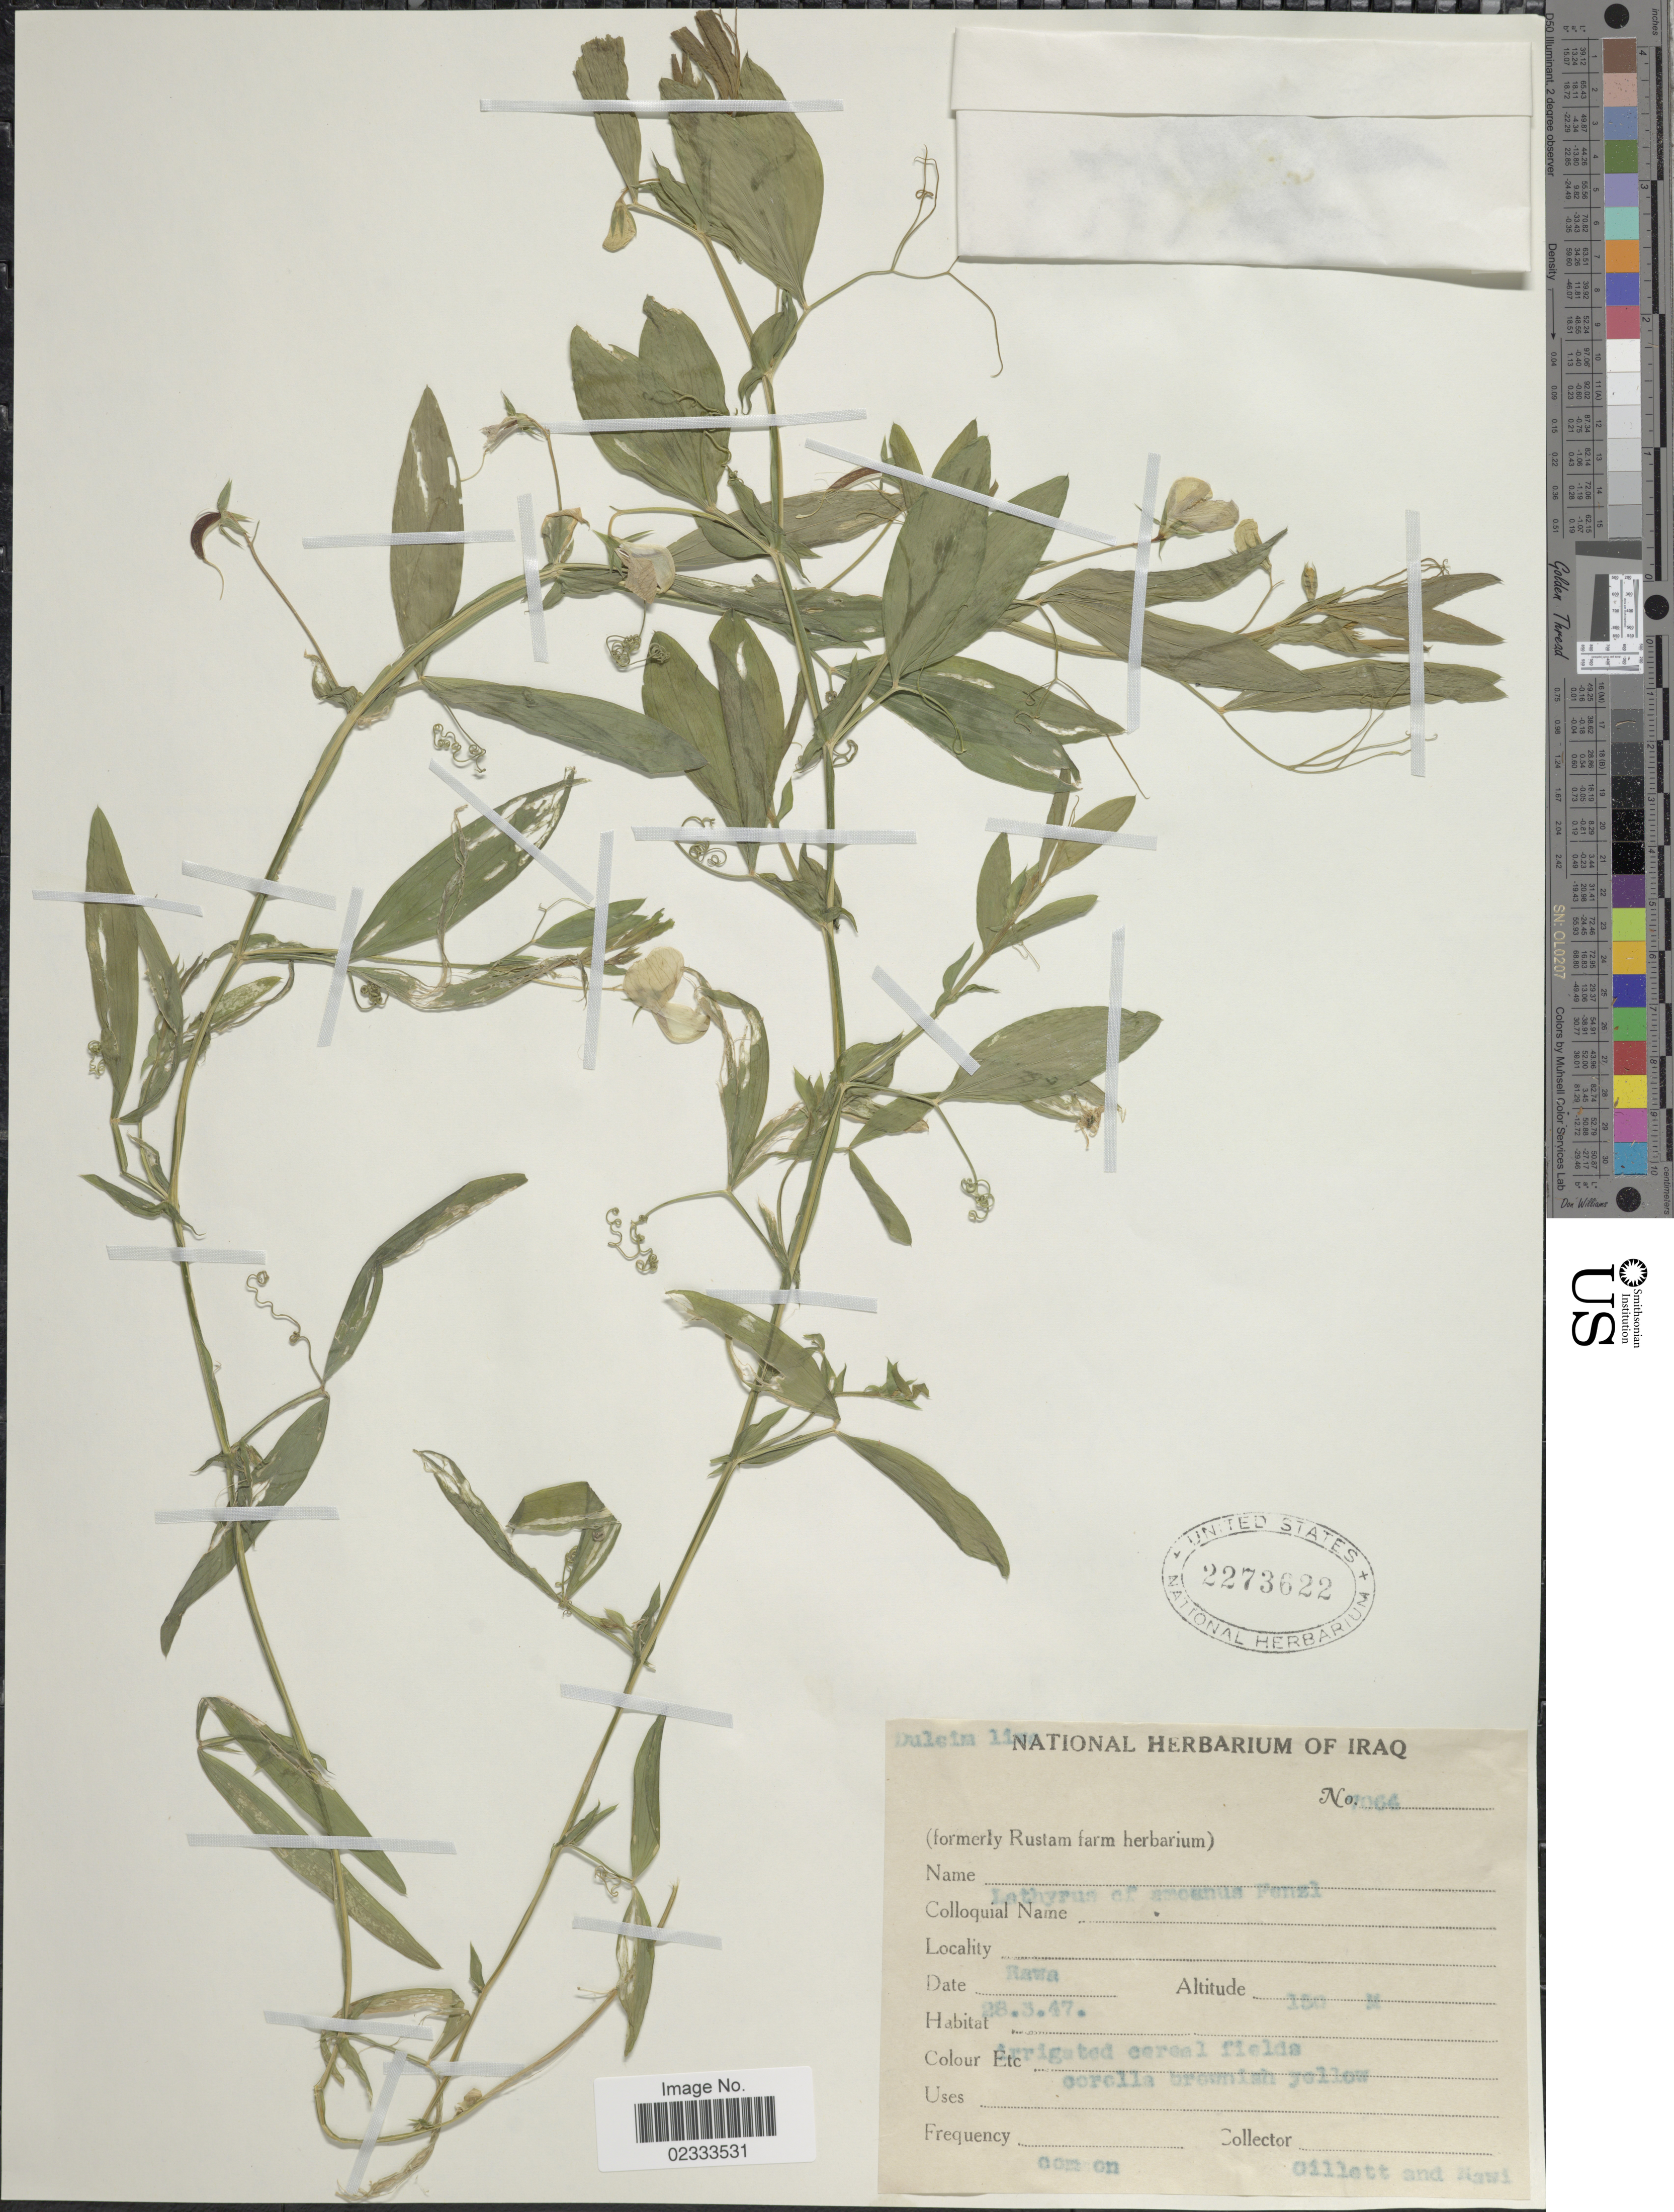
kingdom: Plantae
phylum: Tracheophyta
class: Magnoliopsida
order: Fabales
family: Fabaceae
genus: Lathyrus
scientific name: Lathyrus amoenus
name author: Fenzl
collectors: Gillett, -- & -. Rawi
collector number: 1066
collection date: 1947-03-28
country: Iraq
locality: Rawa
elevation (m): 150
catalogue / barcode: US 2273622